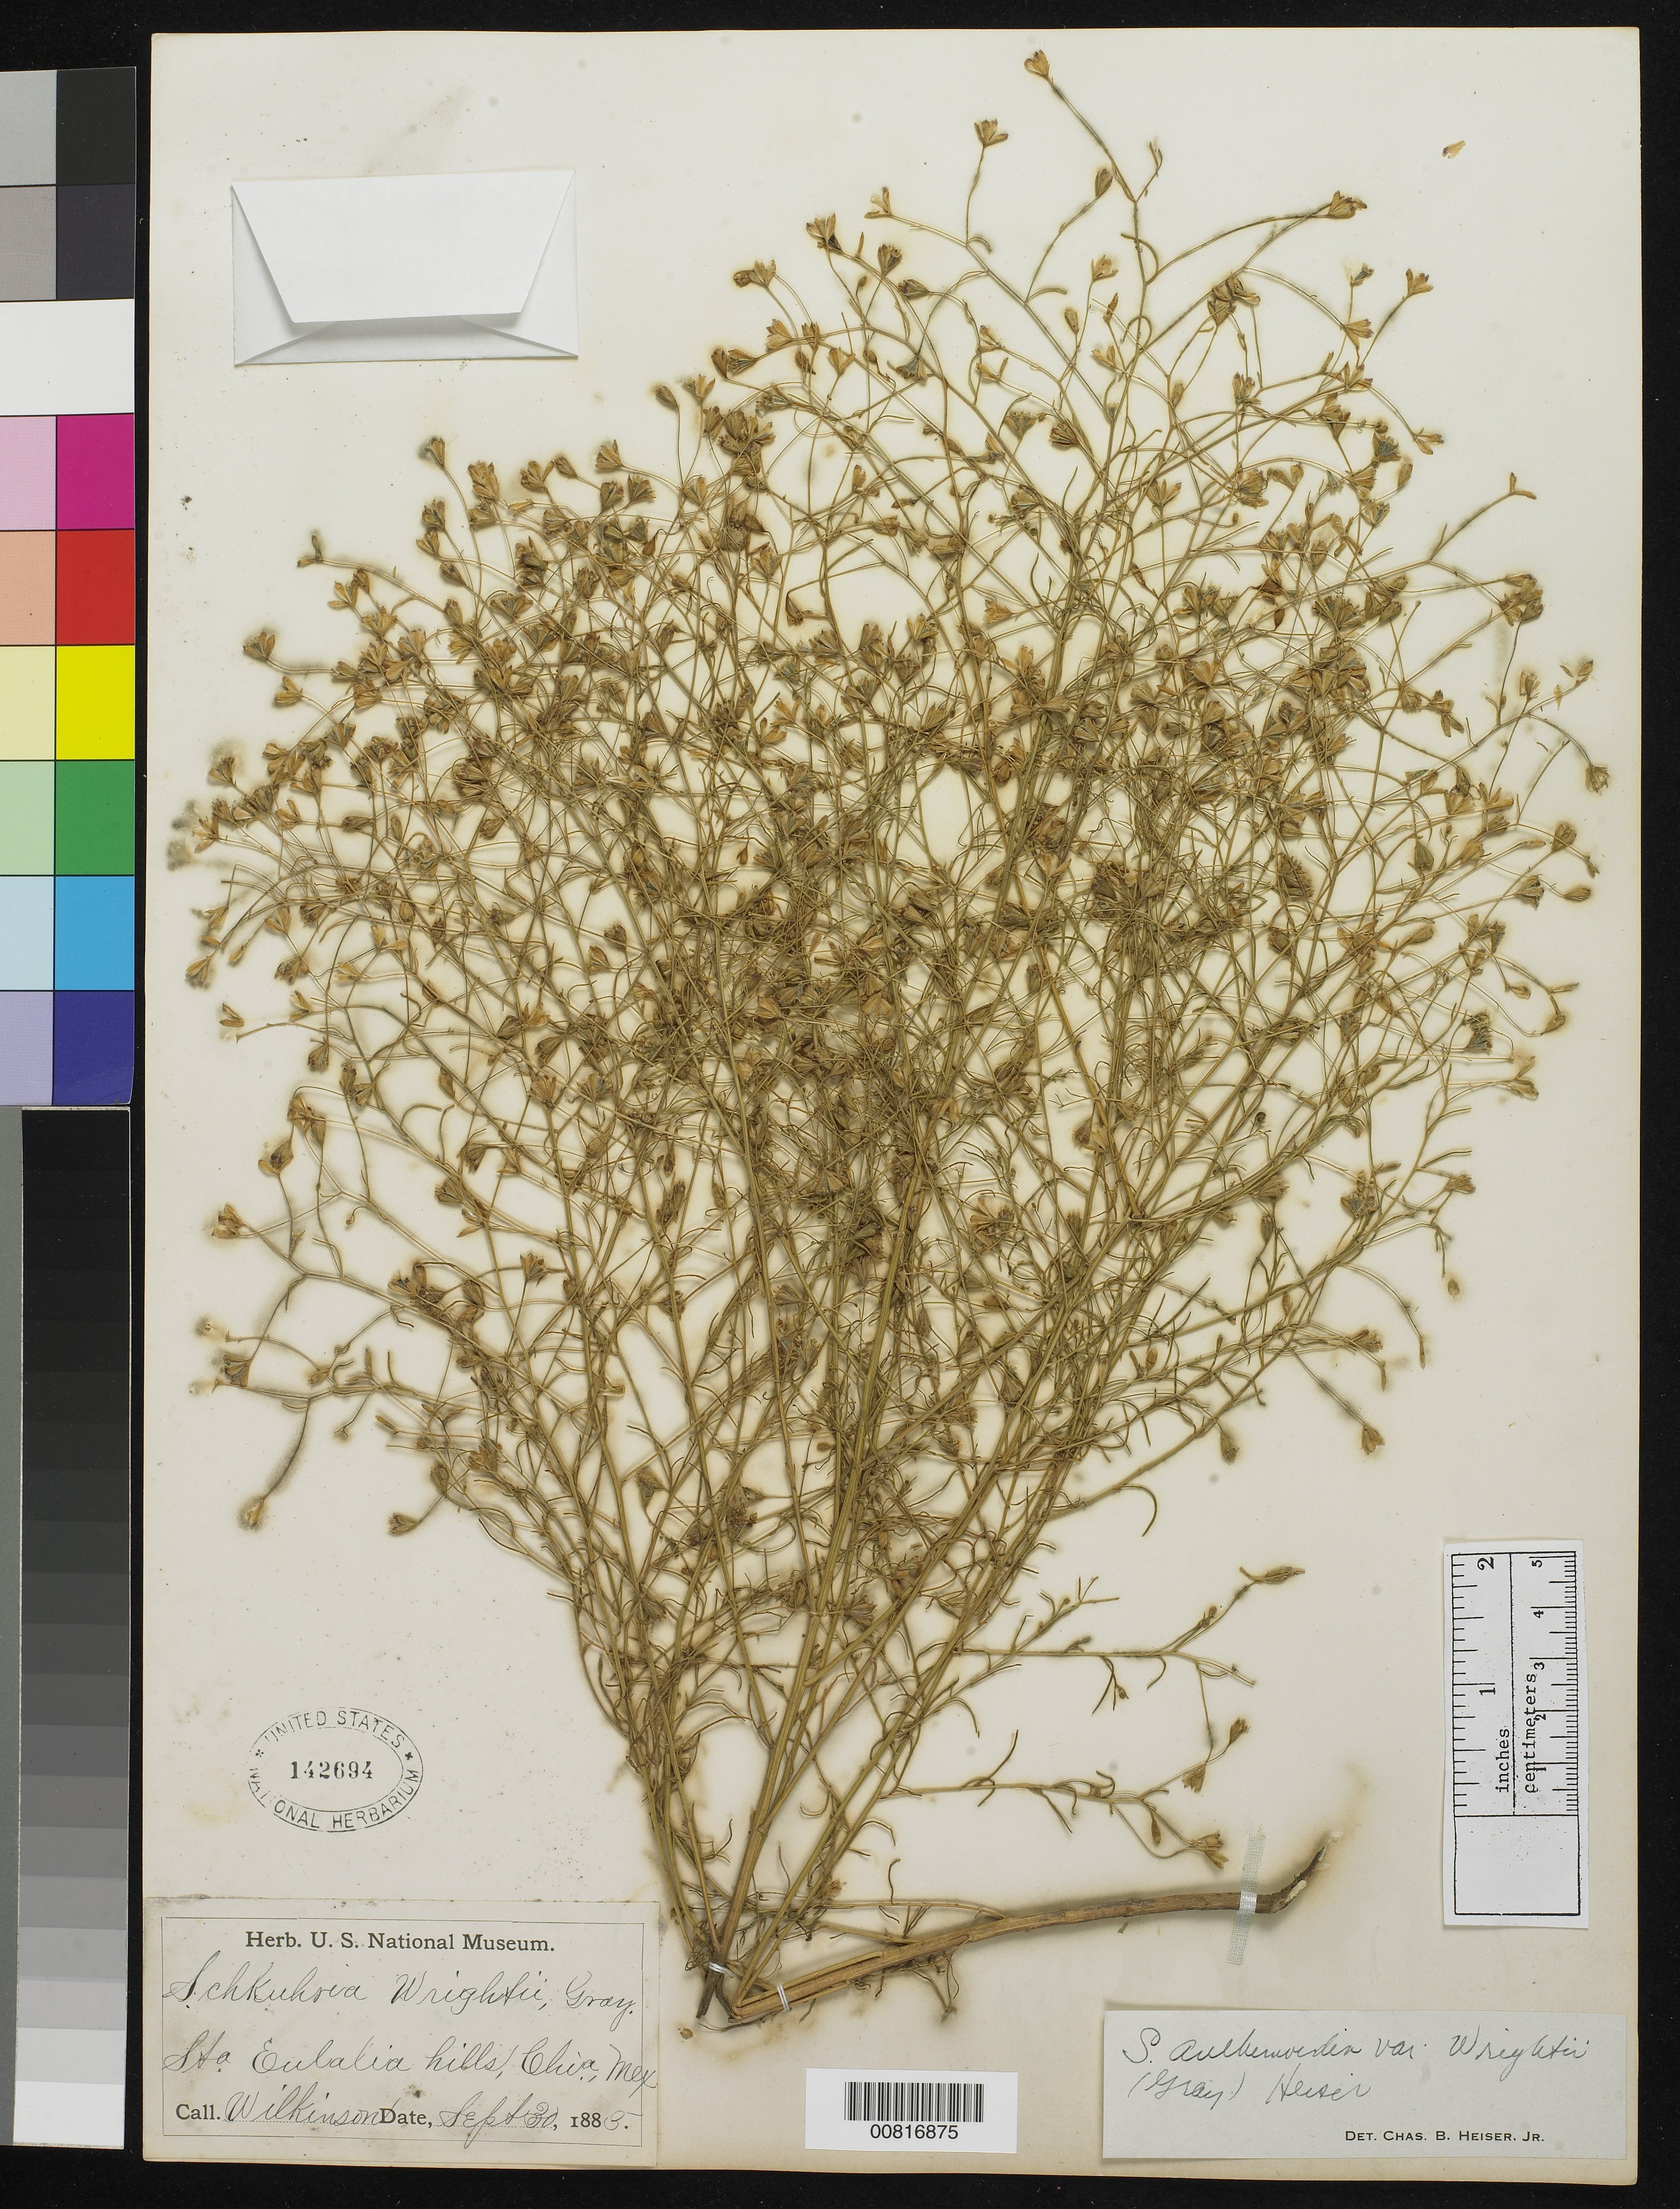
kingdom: Plantae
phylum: Tracheophyta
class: Magnoliopsida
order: Asterales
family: Asteraceae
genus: Schkuhria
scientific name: Schkuhria wislizeni var. wrightii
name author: (A. Gray) S.F. Blake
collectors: E. Wilkinson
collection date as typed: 30 Sep 1885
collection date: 1885-09-30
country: Mexico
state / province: Chihuahua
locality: Sta. Eulalia hills, Chihuahua.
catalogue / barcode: US 142694